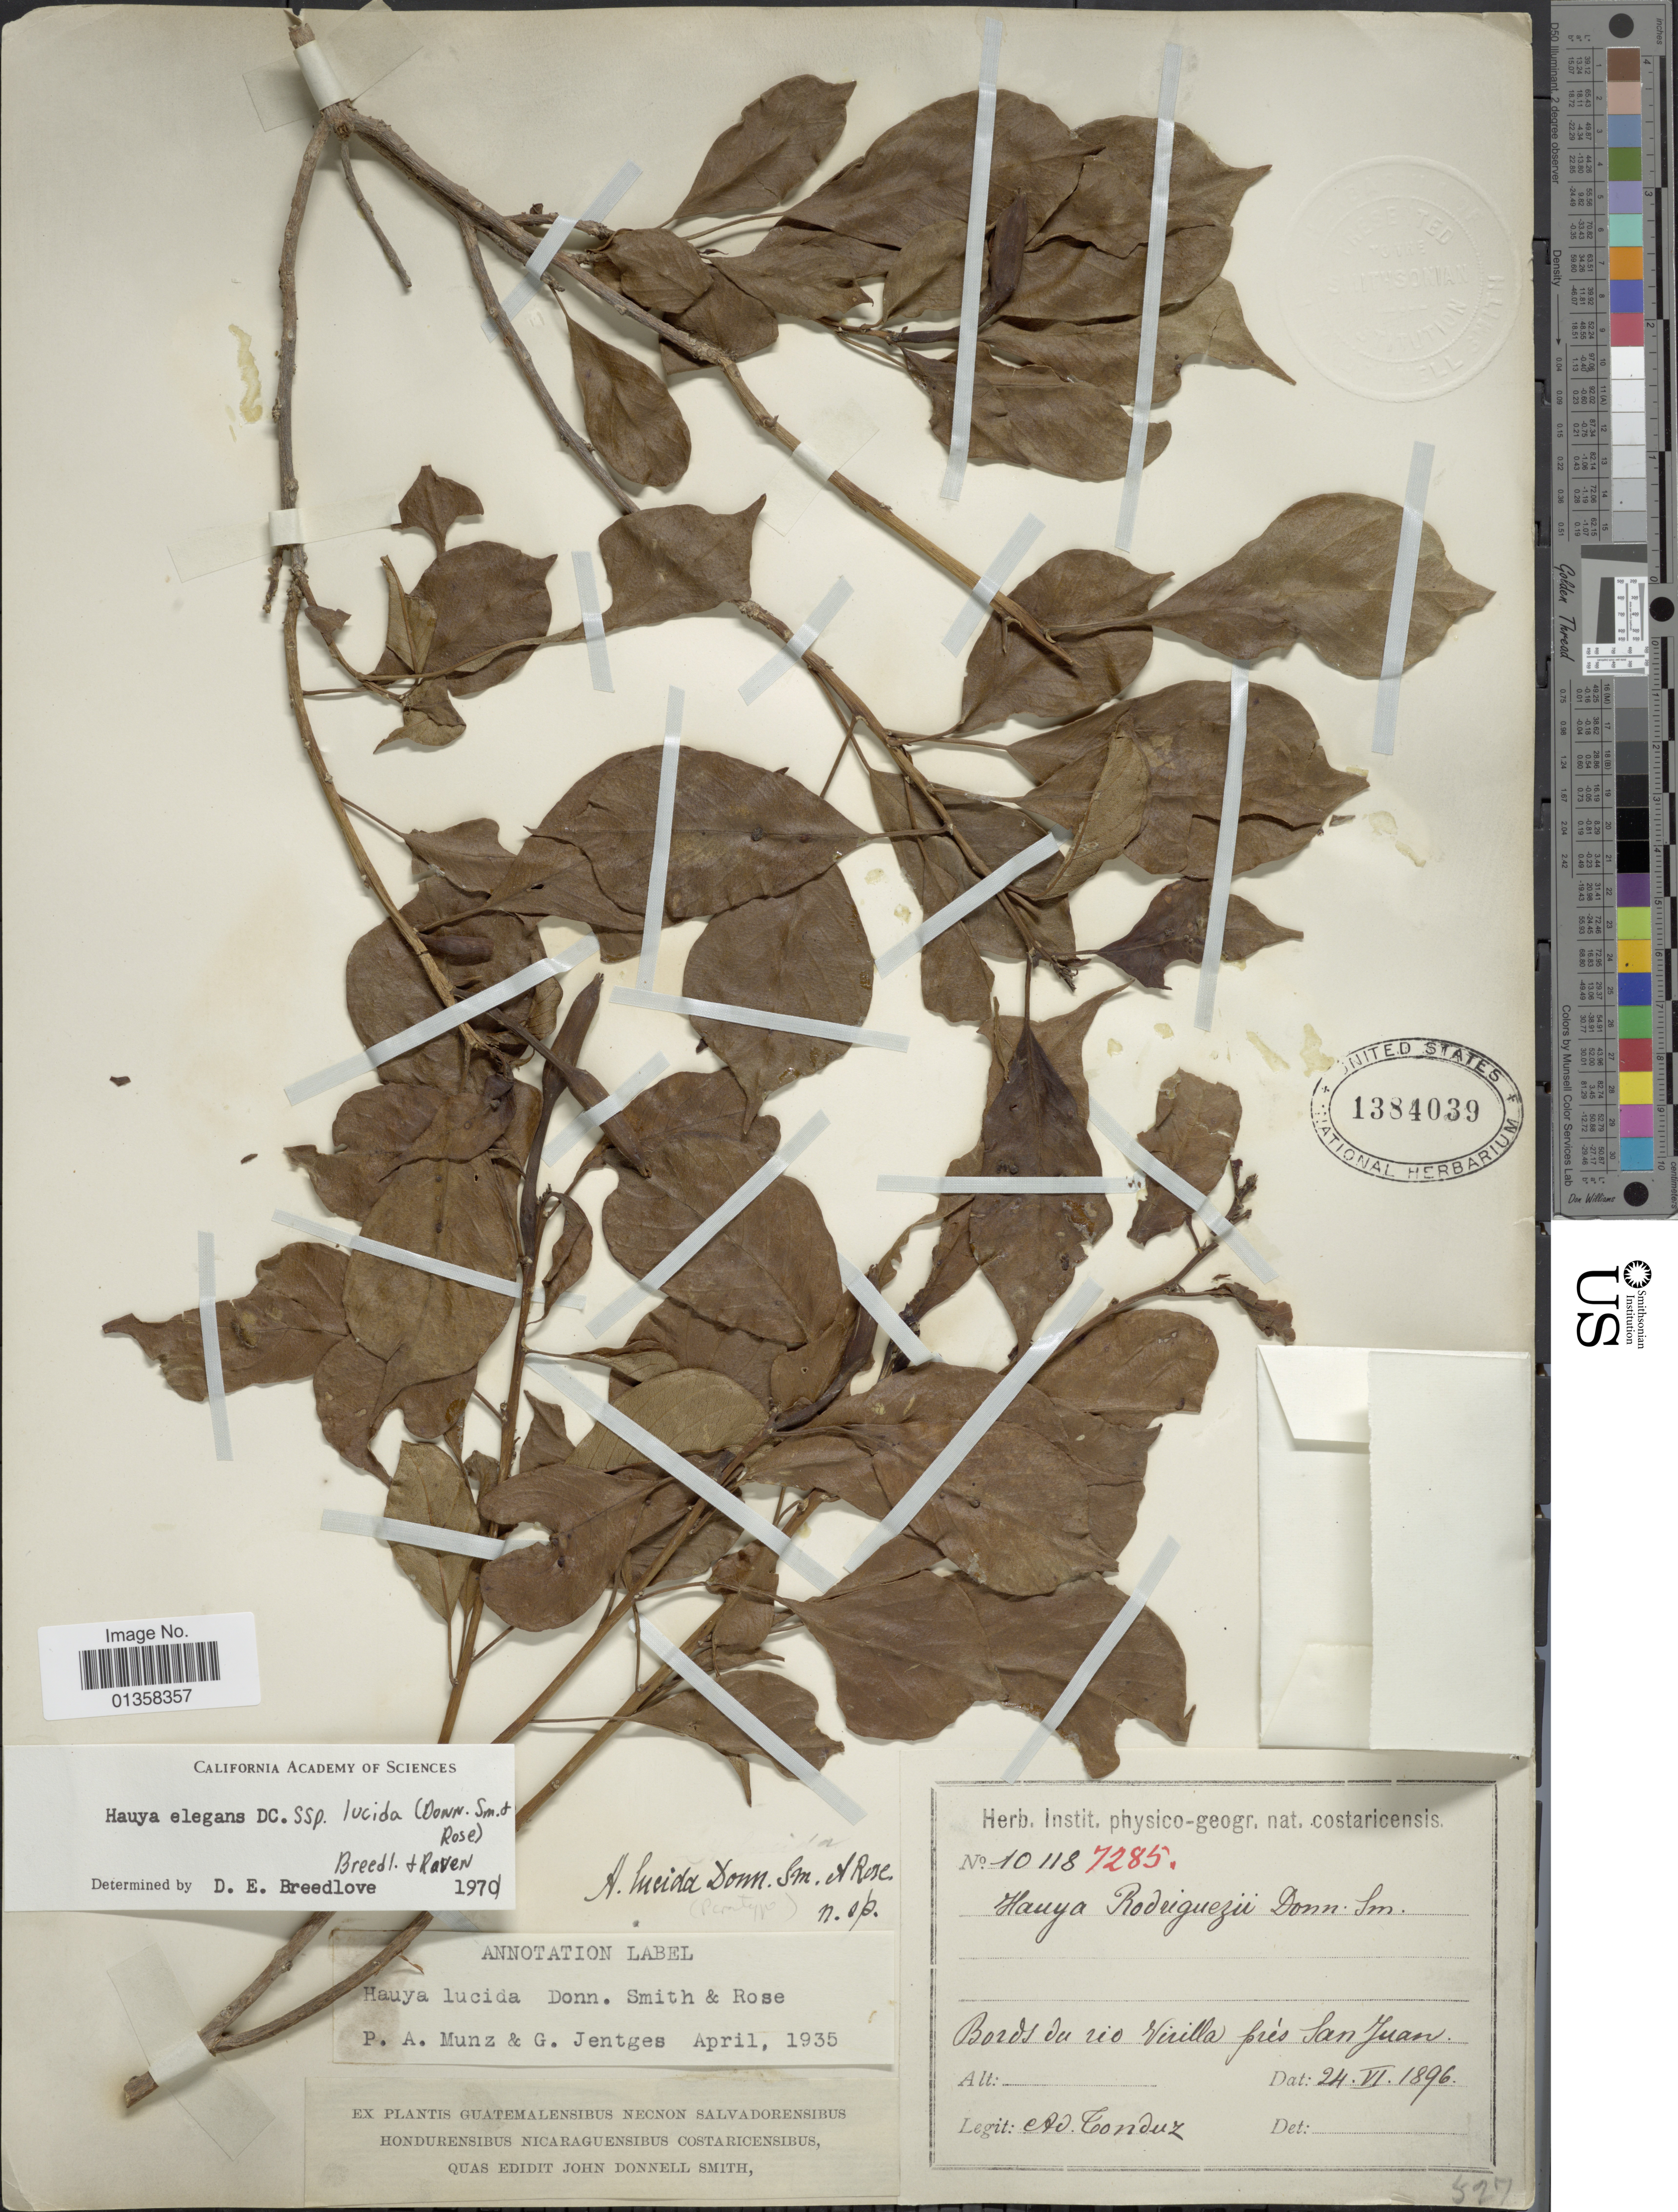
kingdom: Plantae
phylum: Tracheophyta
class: Magnoliopsida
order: Myrtales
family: Onagraceae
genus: Hauya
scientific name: Hauya elegans subsp. lucida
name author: (Donn. Sm. & Rose) P.H. Raven & Breedlove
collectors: A. Tonduz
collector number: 101187285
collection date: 1896-06-24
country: Costa Rica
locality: Bords du rio Virila prés San Juan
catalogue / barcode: US 1384039